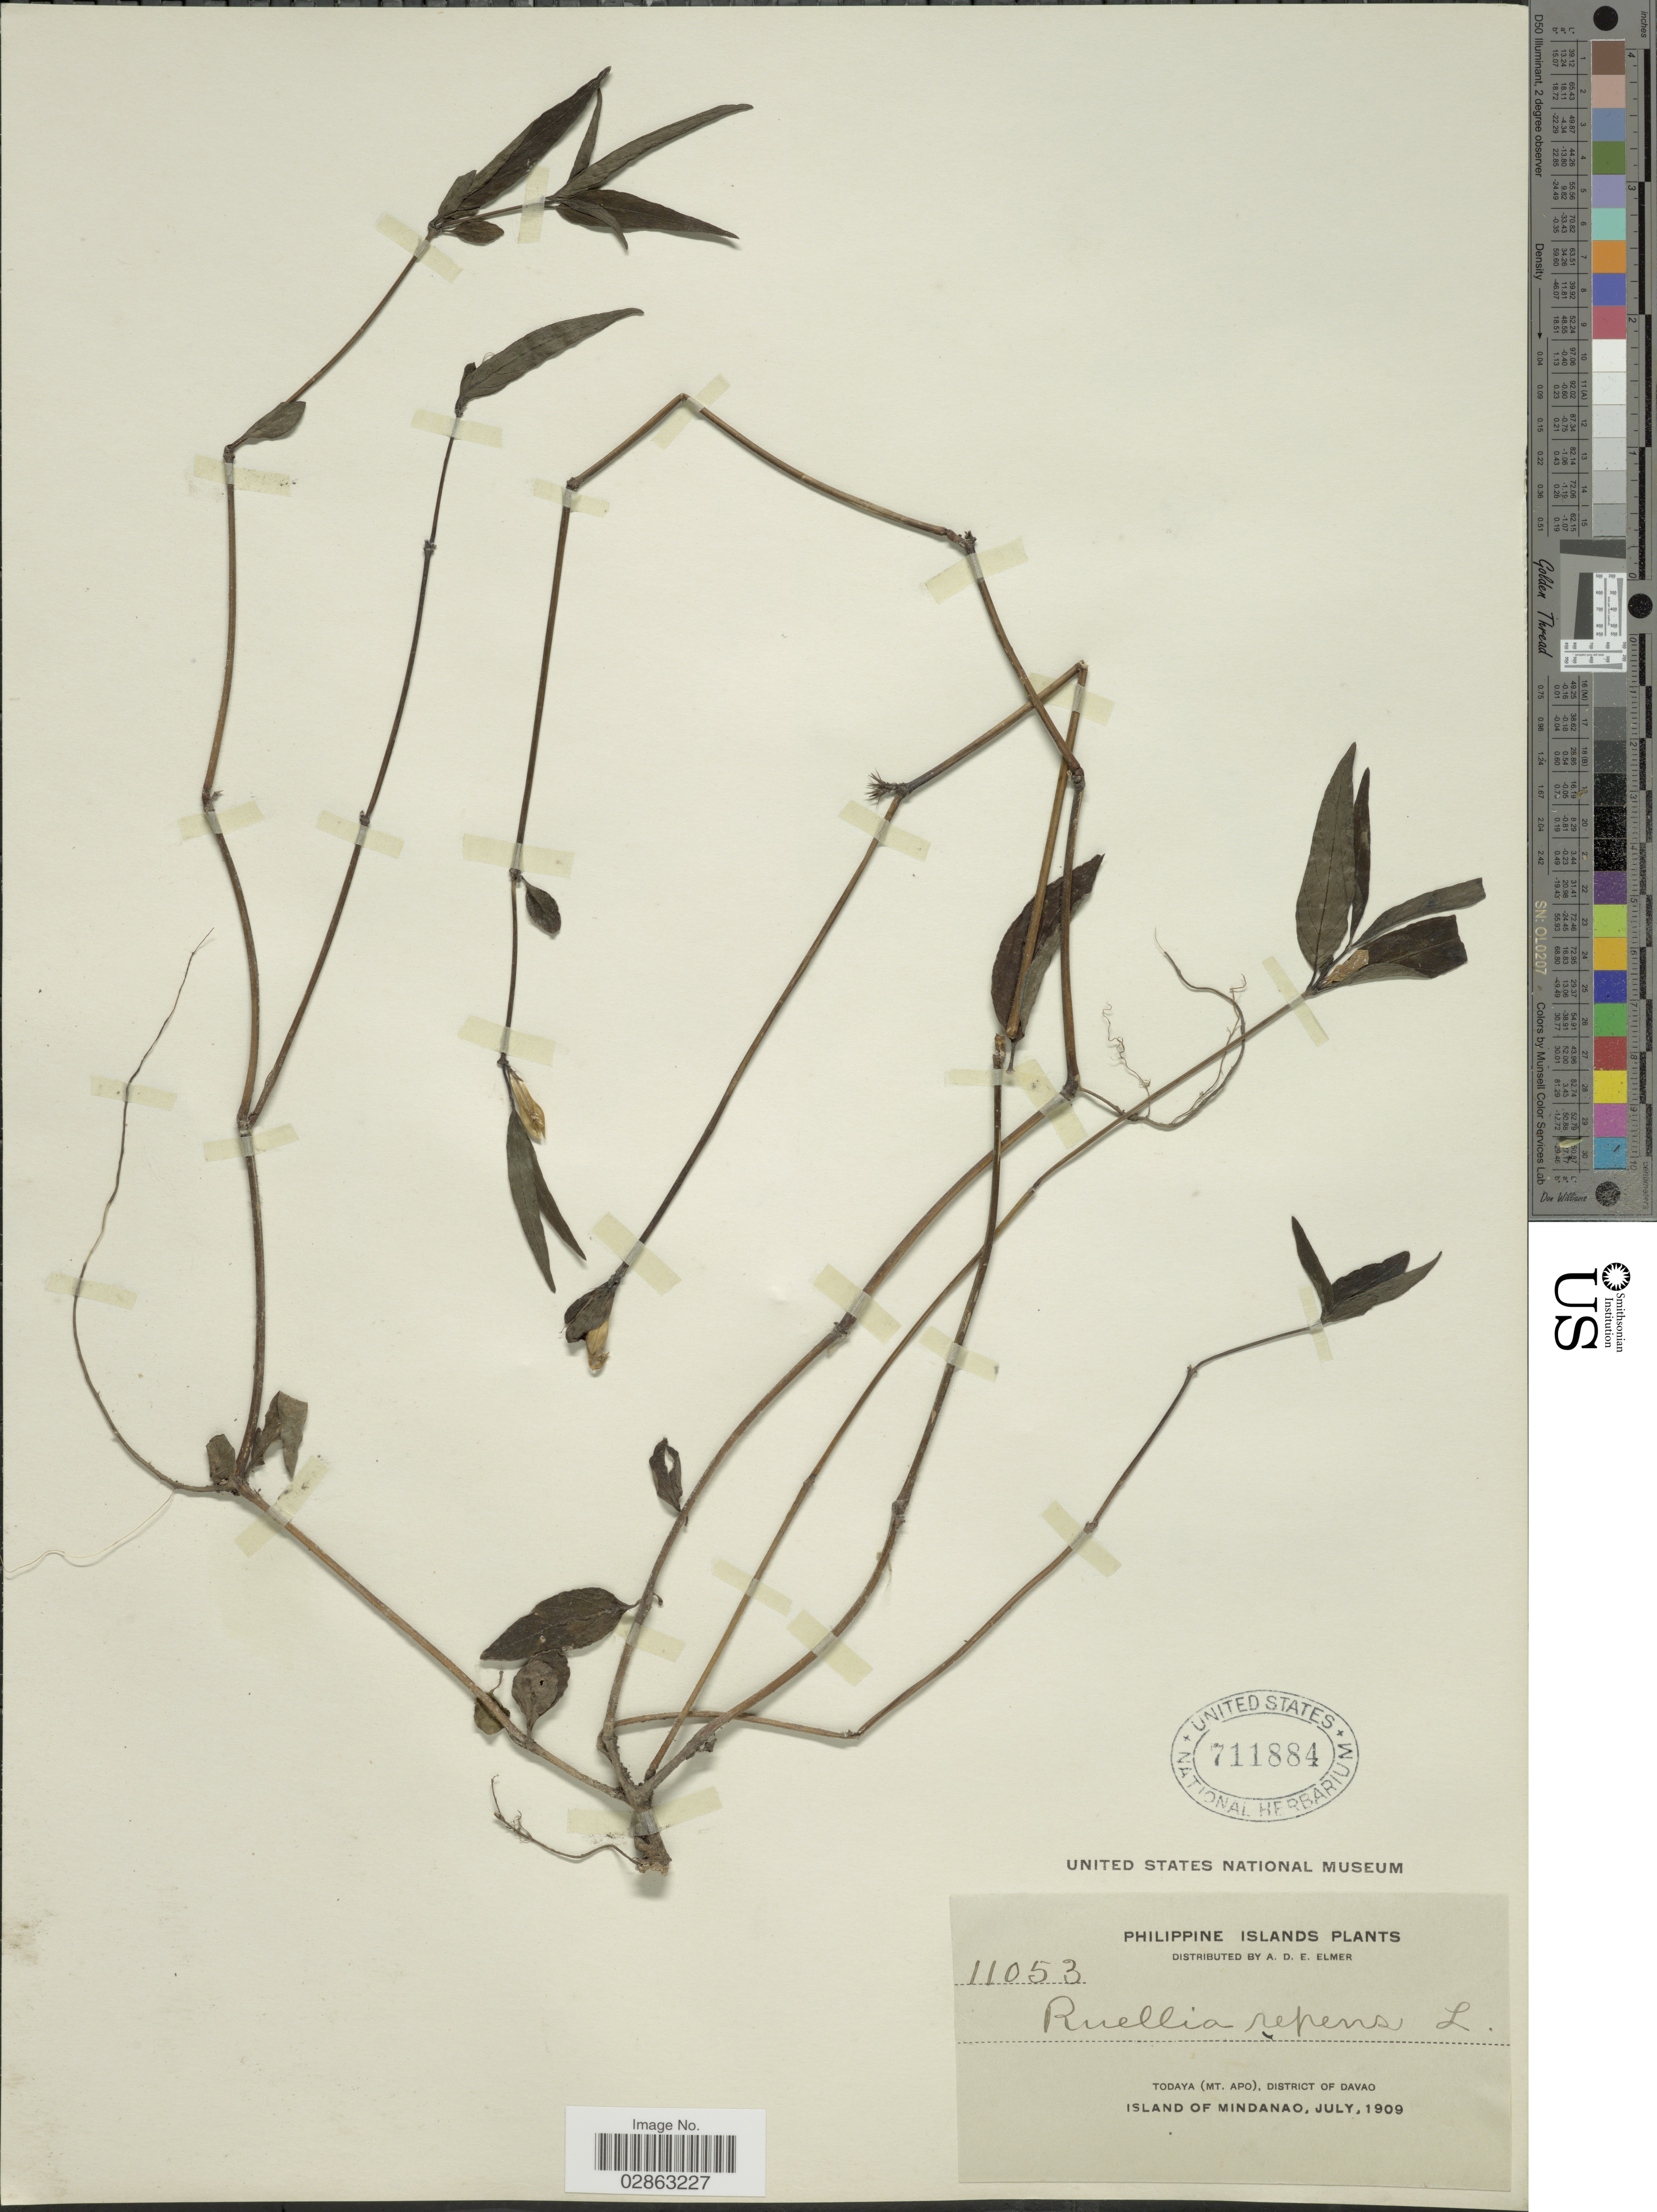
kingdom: Plantae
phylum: Tracheophyta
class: Magnoliopsida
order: Lamiales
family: Acanthaceae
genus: Ruellia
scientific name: Ruellia repens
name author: L.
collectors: A. D. E. Elmer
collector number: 11053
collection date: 1909-07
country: Philippines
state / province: Davao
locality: Todaya (Mt. Apo), District of Davao. Island of Mindanao.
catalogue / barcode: US 711884